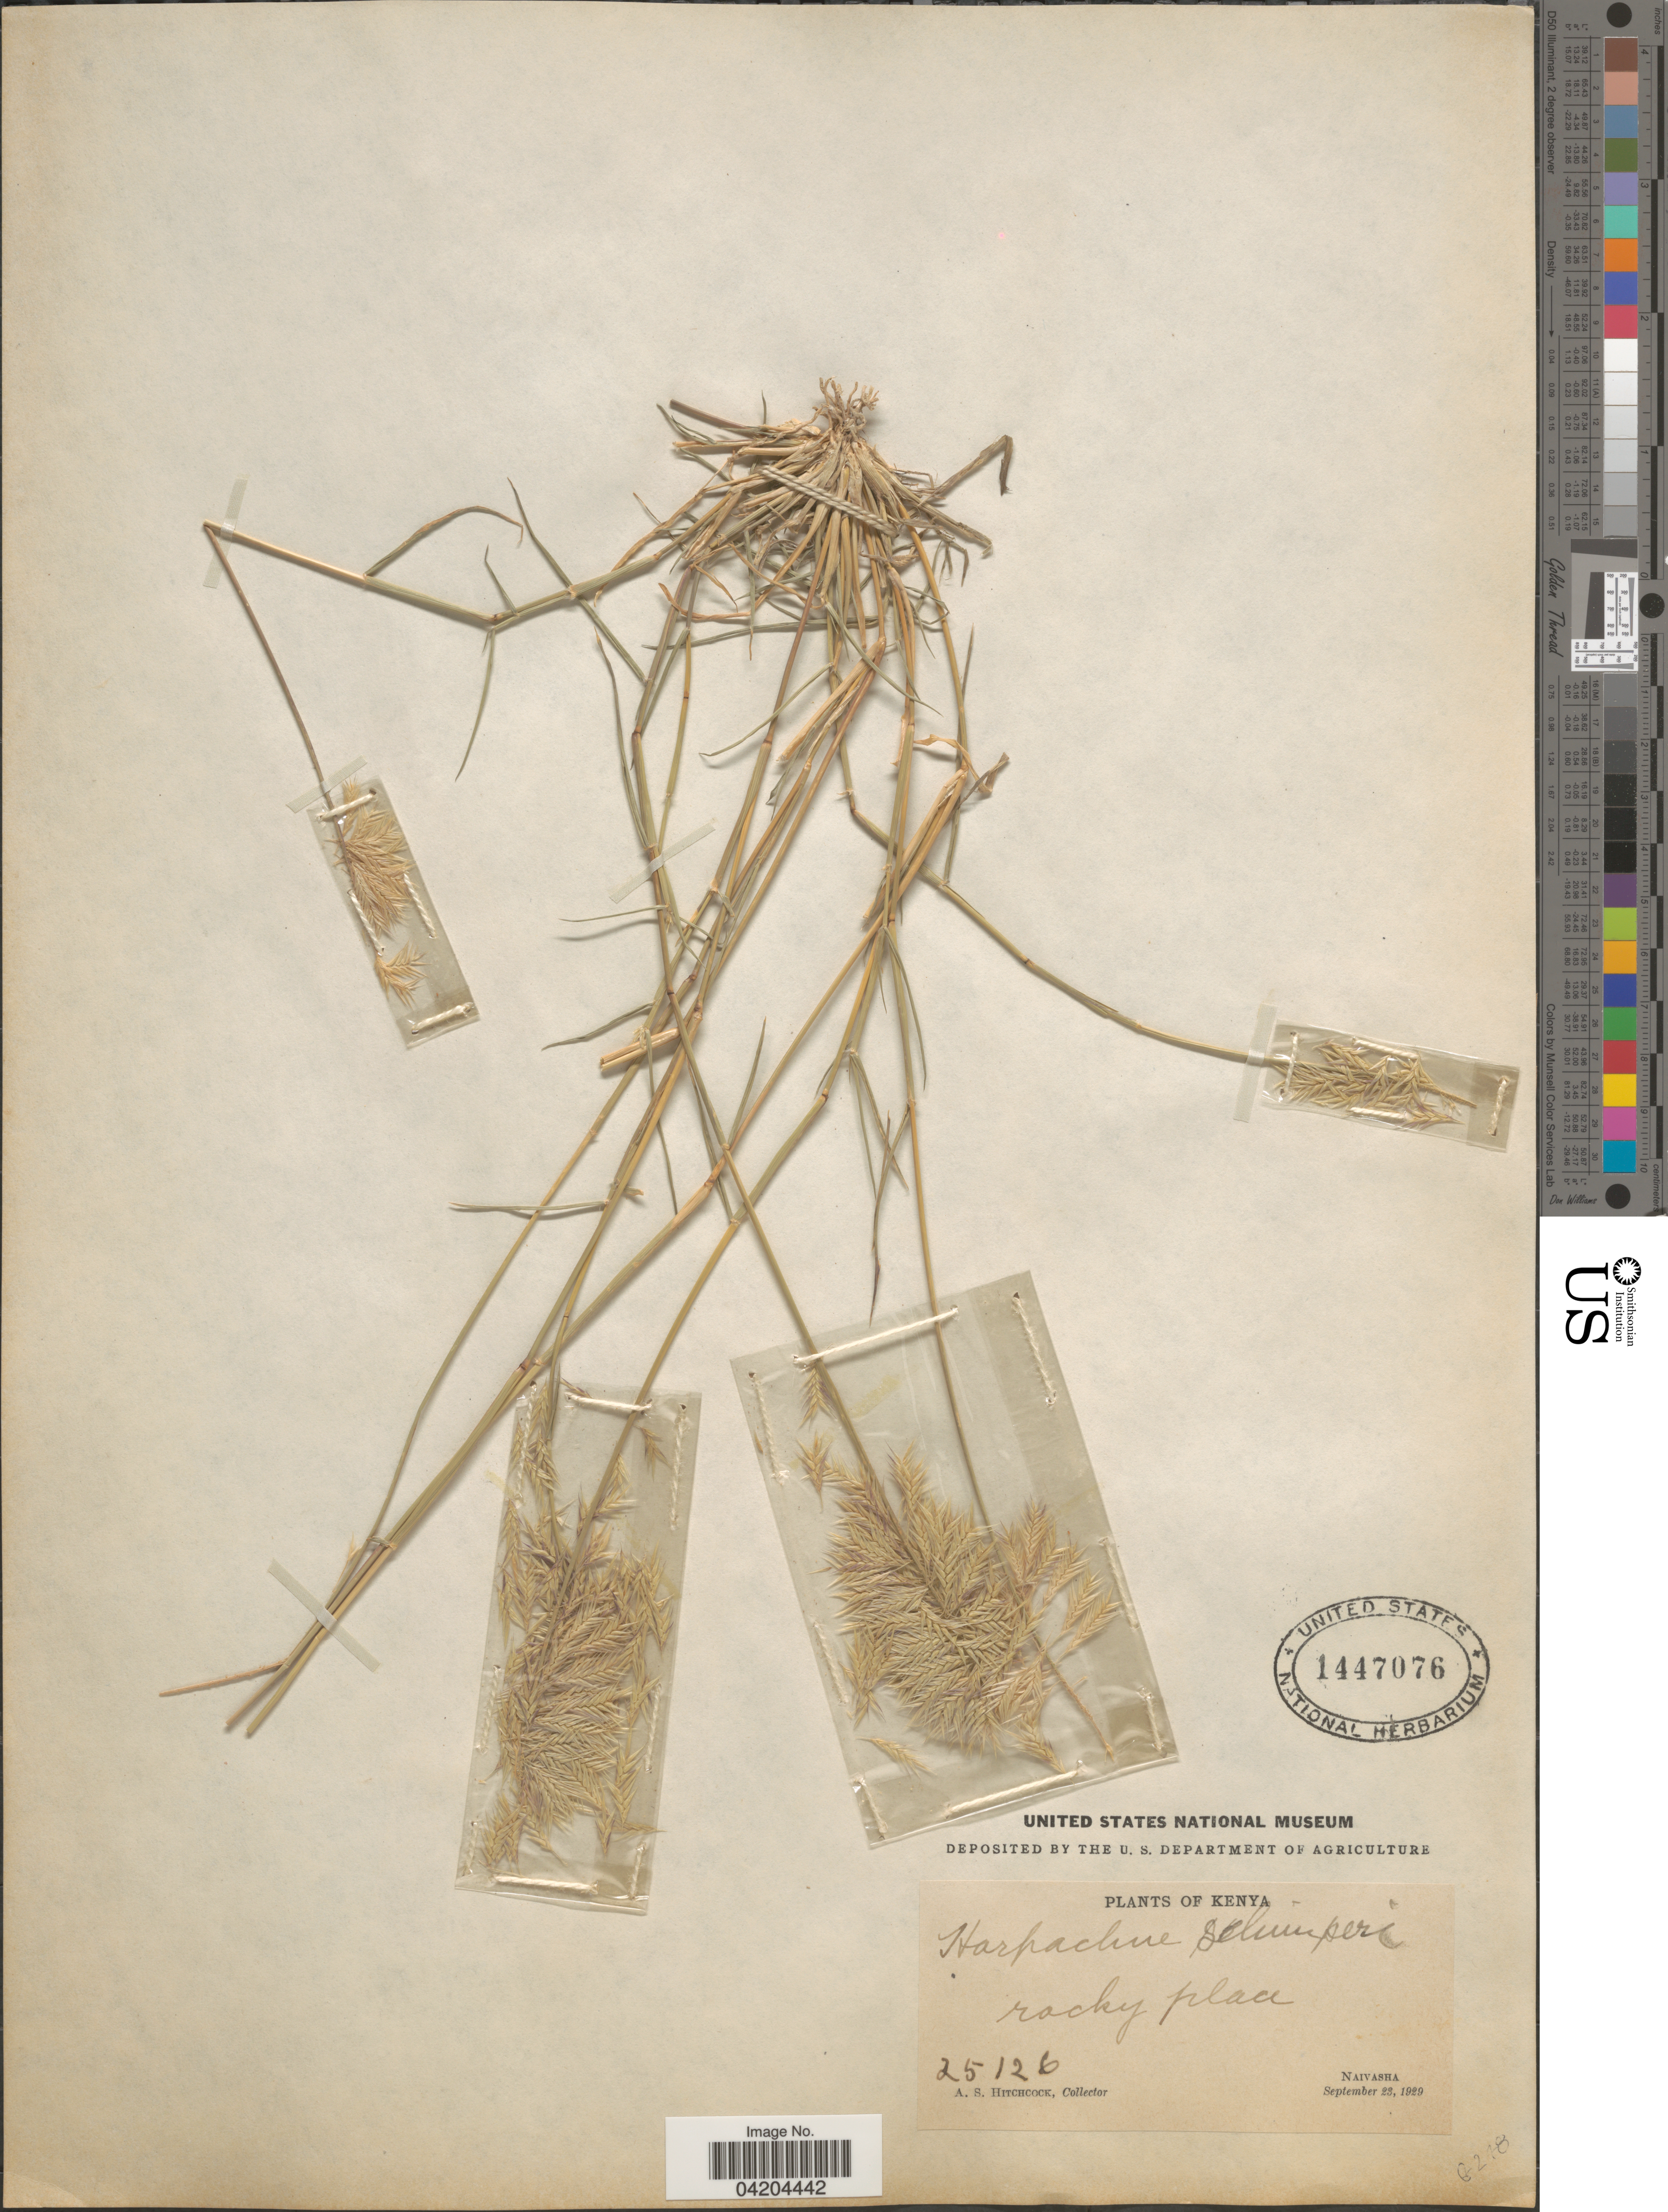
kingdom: Plantae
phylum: Tracheophyta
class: Liliopsida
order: Poales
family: Poaceae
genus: Eragrostis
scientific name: Eragrostis schimperi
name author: (A. Rich.) Benth.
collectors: A. S. Hitchcock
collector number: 25126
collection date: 1929-09-23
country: Kenya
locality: Naivasha.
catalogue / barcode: US 1447076